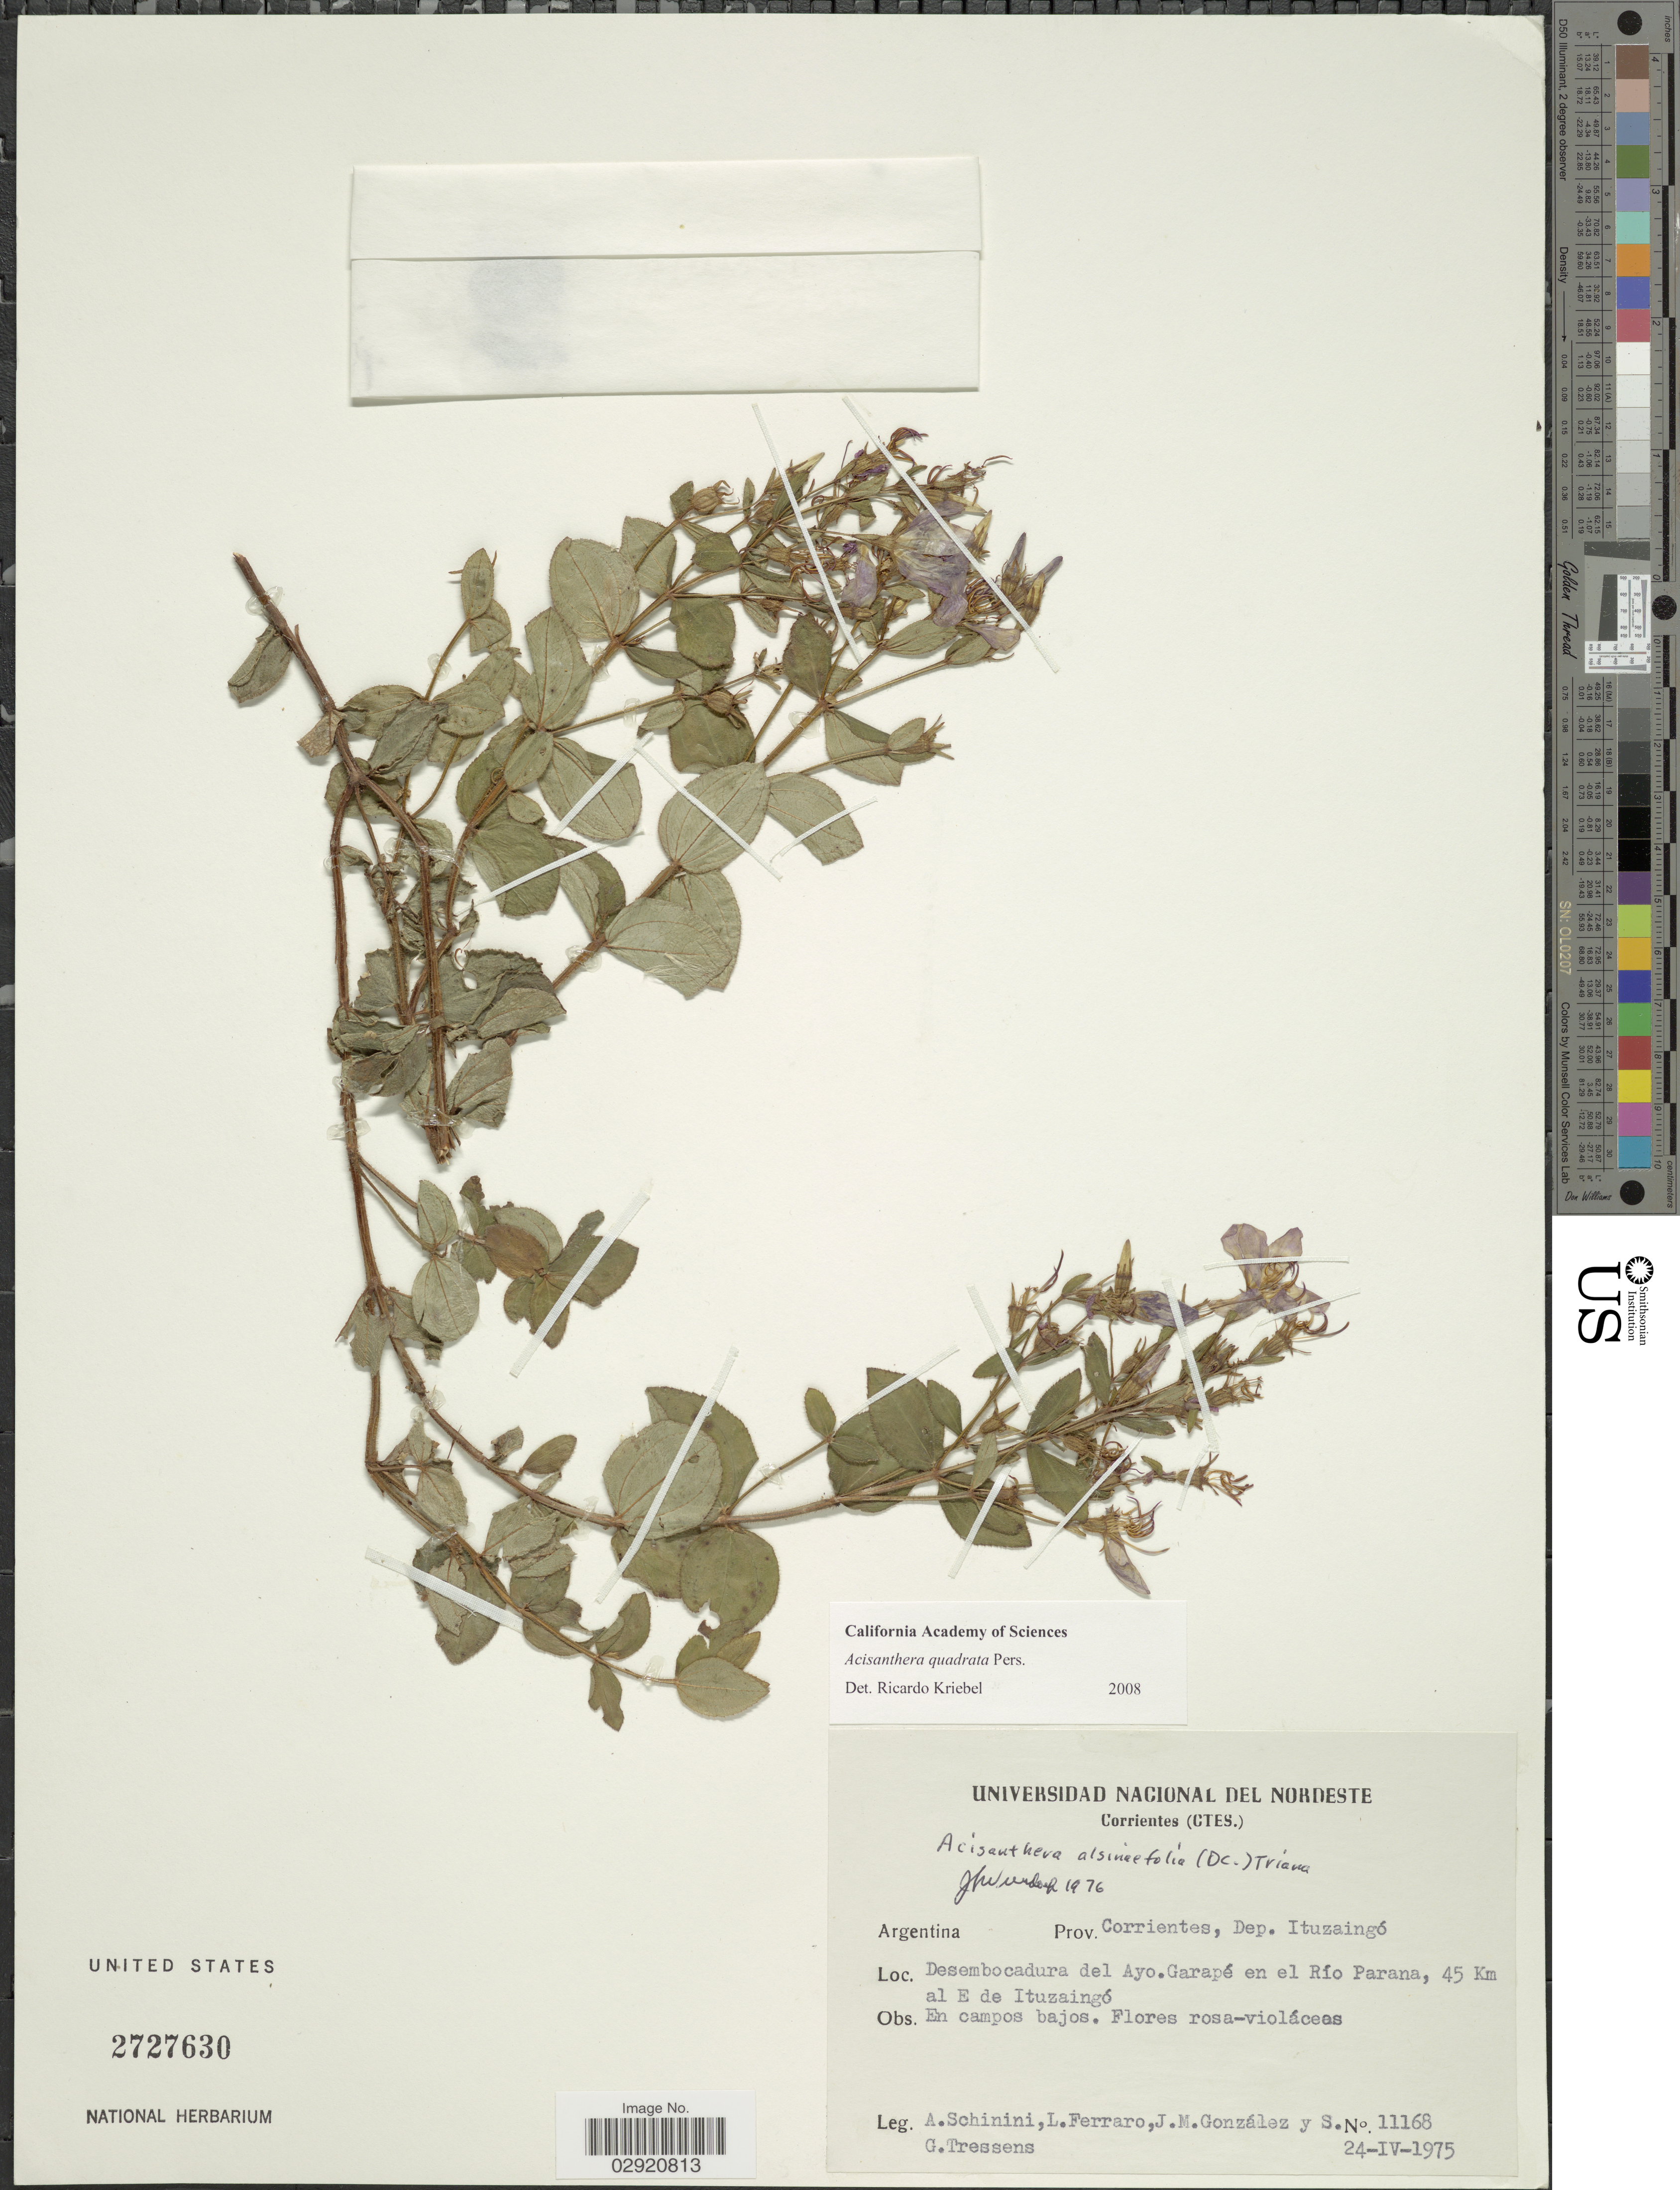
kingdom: Plantae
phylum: Tracheophyta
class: Magnoliopsida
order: Myrtales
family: Melastomataceae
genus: Acisanthera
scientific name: Acisanthera alsinefolia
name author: (DC.) Triana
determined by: Nunes da Silva, Diego, (RB), Jardim Botanico do Rio de Janeiro - Herbario (BRAZIL)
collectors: A. Schinini, L. Ferraro, J. M. Gonzalez & S. Tressens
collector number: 11168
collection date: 1975-04-24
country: Argentina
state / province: Corrientes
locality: Dep. Ituzaingó. Desembocadura del Ayo. Garapé en el Río Parana, 45 Km al E de Ituzaingó.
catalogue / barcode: US 2727630